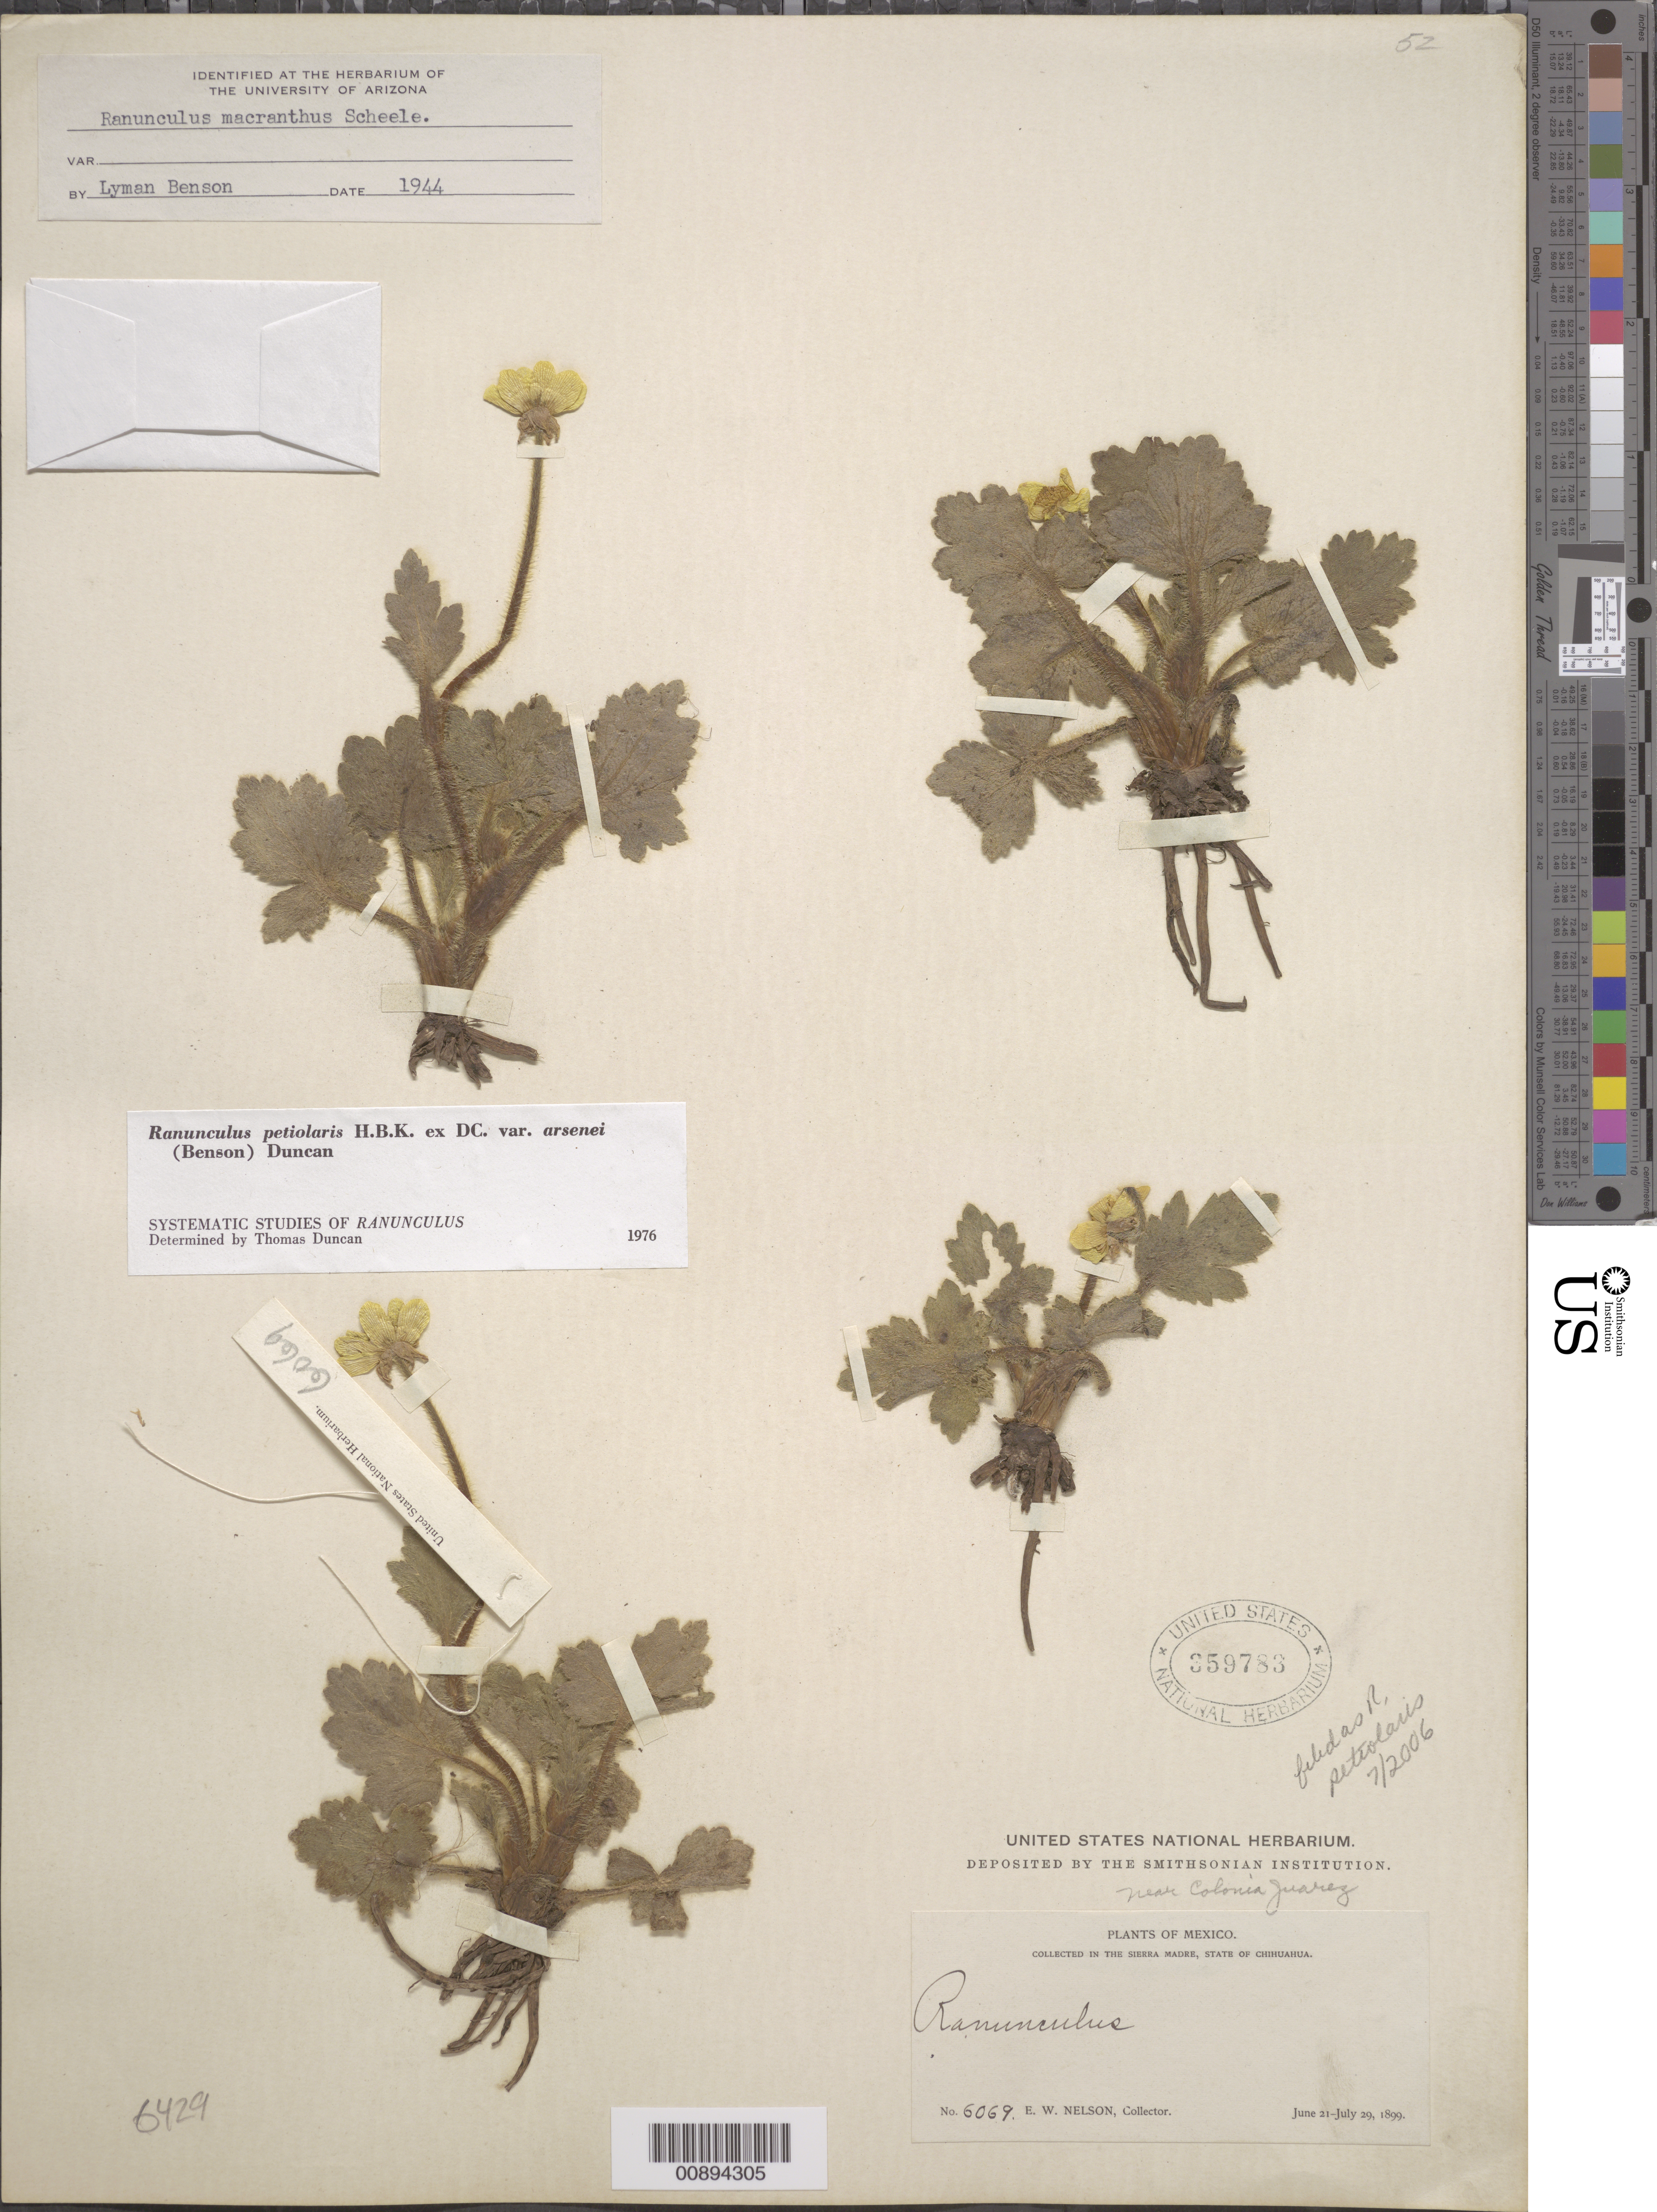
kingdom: Plantae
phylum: Tracheophyta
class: Magnoliopsida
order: Ranunculales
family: Ranunculaceae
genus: Ranunculus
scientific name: Ranunculus petiolaris var. arsenei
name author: (L.D. Benson) Duncan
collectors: E. W. Nelson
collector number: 6069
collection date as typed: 21 Jun 1899 to 29 Jul 1899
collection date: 1899-06-21/1899-07-29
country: Mexico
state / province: Chihuahua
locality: Sierra Madre, Chihuahua. (outside the label says: near Colonia Juárez).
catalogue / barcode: US 359783